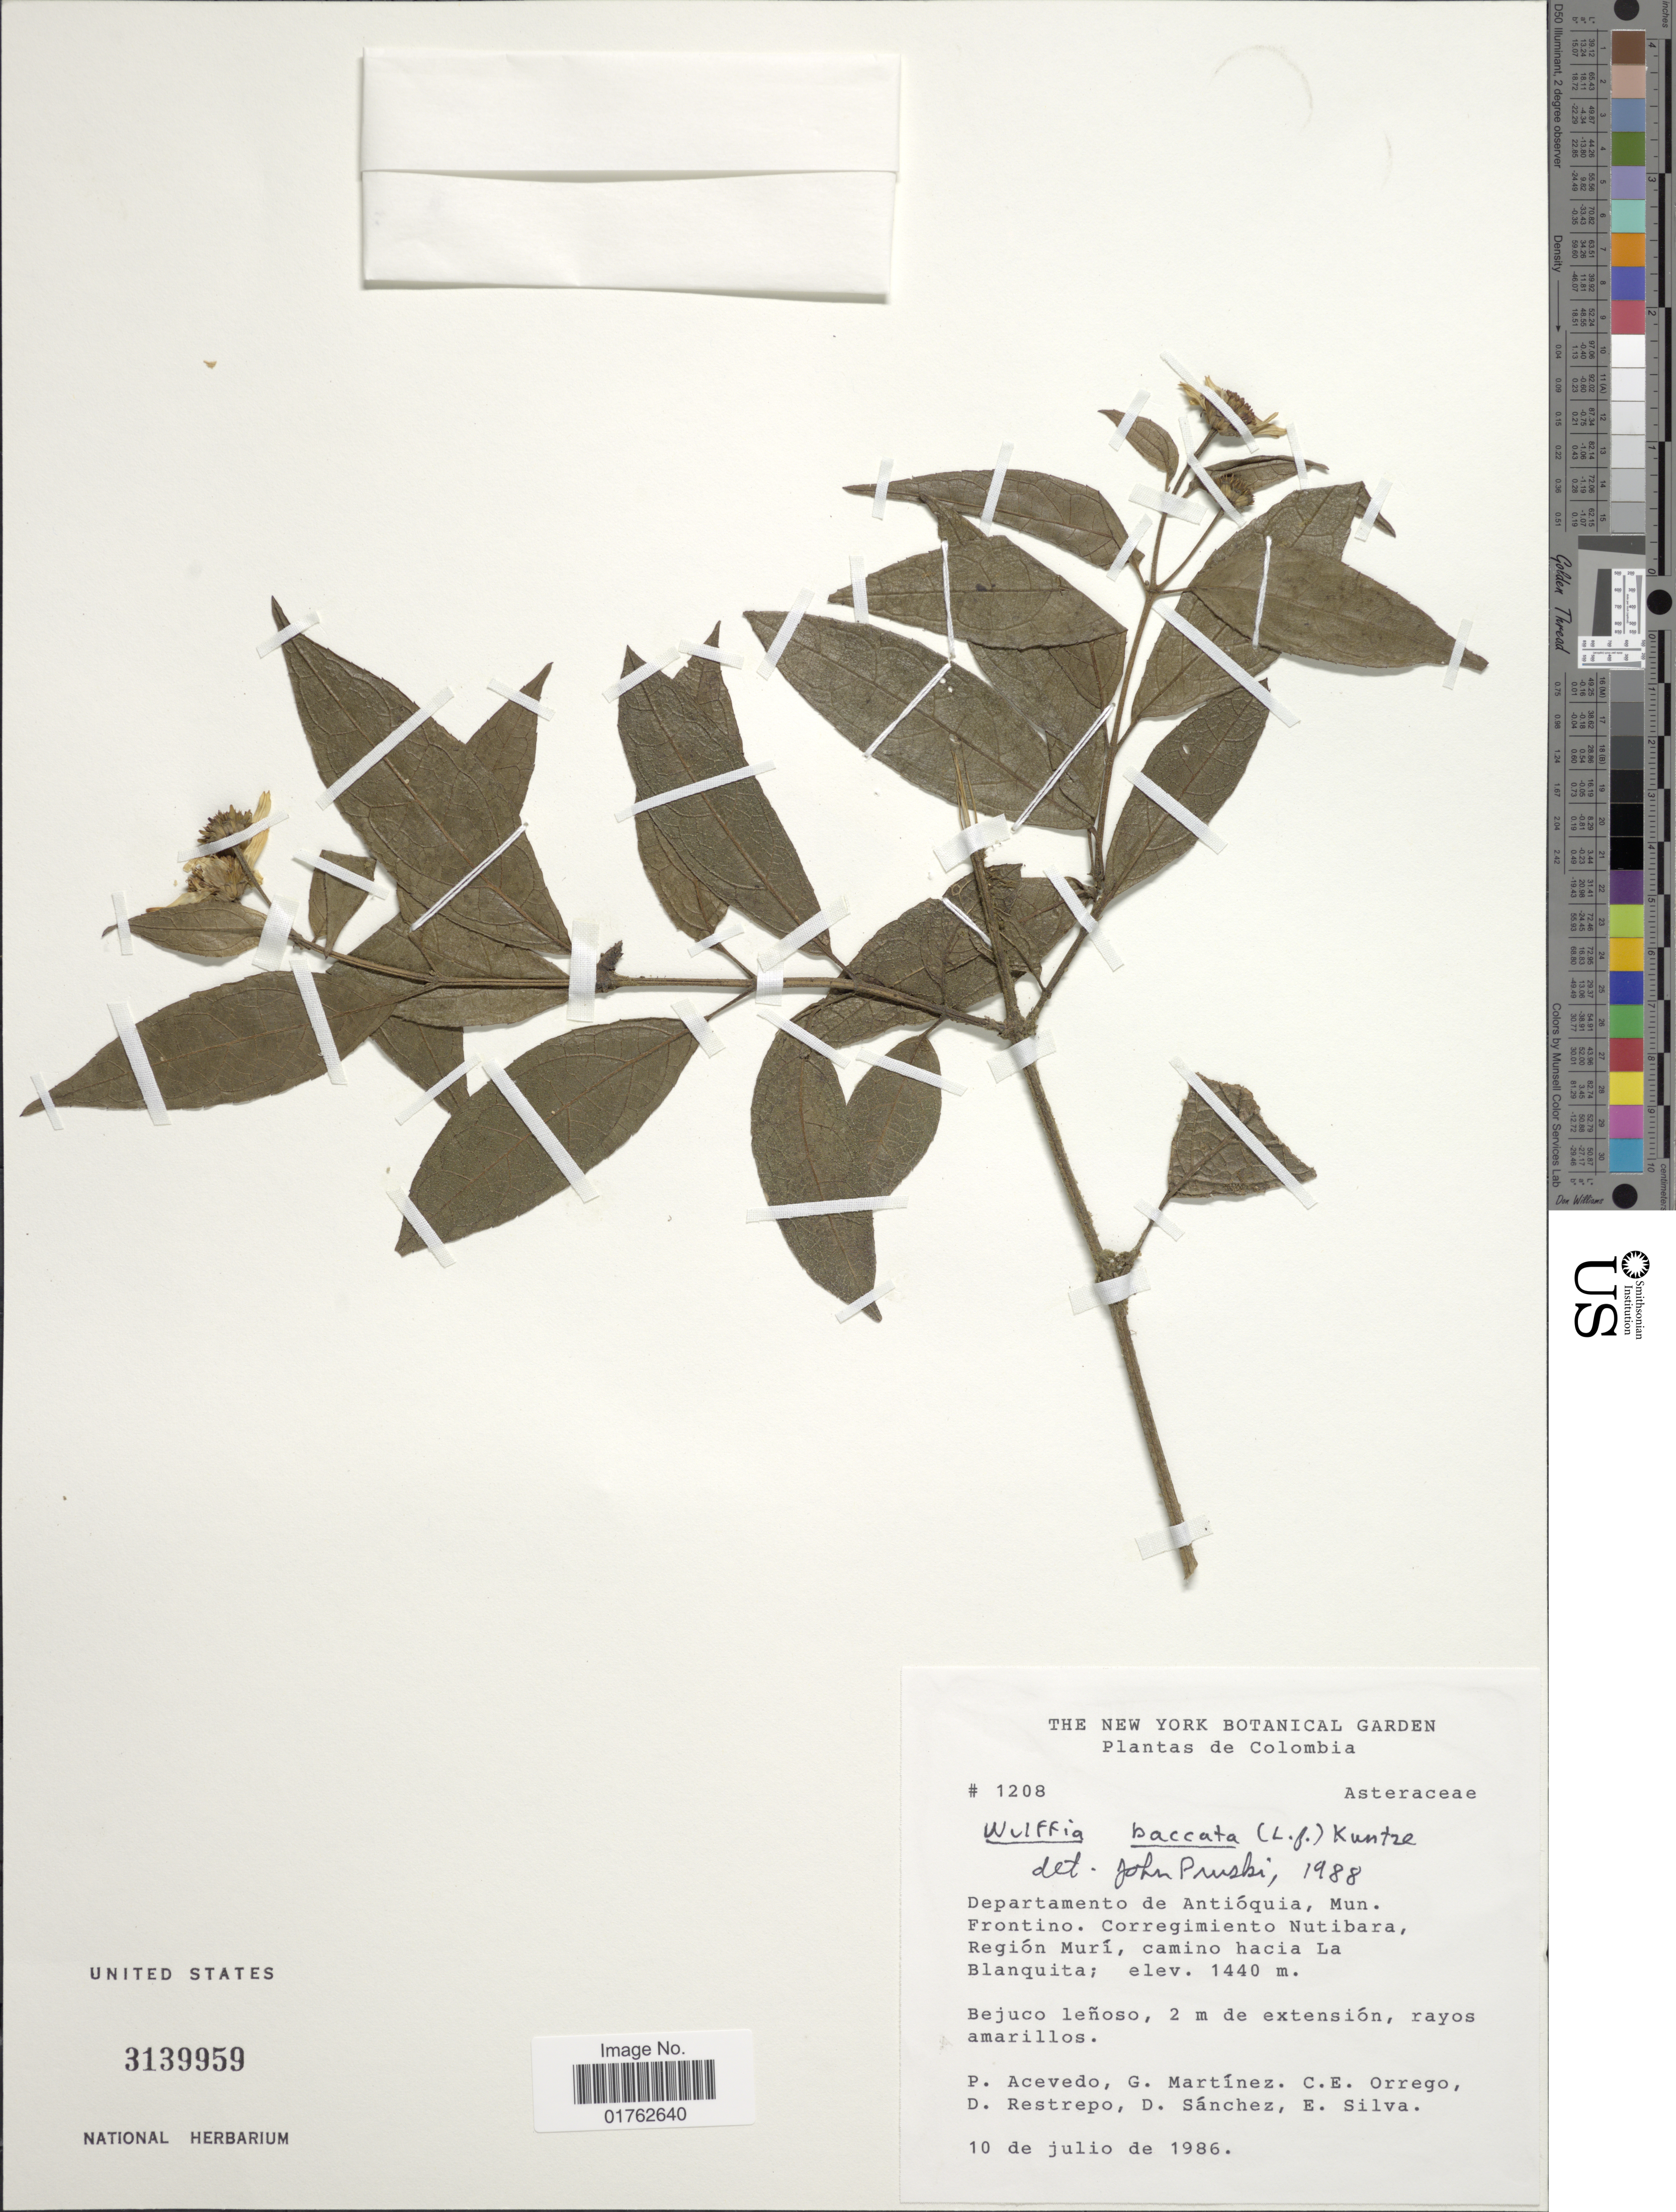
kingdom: Plantae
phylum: Tracheophyta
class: Magnoliopsida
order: Asterales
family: Asteraceae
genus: Wulffia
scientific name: Wulffia baccata var. baccata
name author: (L.) Kuntze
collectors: P. Acevedo-Rodr., G. Martinez, C. Orrego, D. Restrepo & et al.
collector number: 1208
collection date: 1986-07-10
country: Colombia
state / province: Antioquia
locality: Departamento de Antioquia, Mun. Frontino, Corregimiento Nutibara, Region Muri, camino hacia La Blanquita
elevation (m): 1440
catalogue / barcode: US 3139959